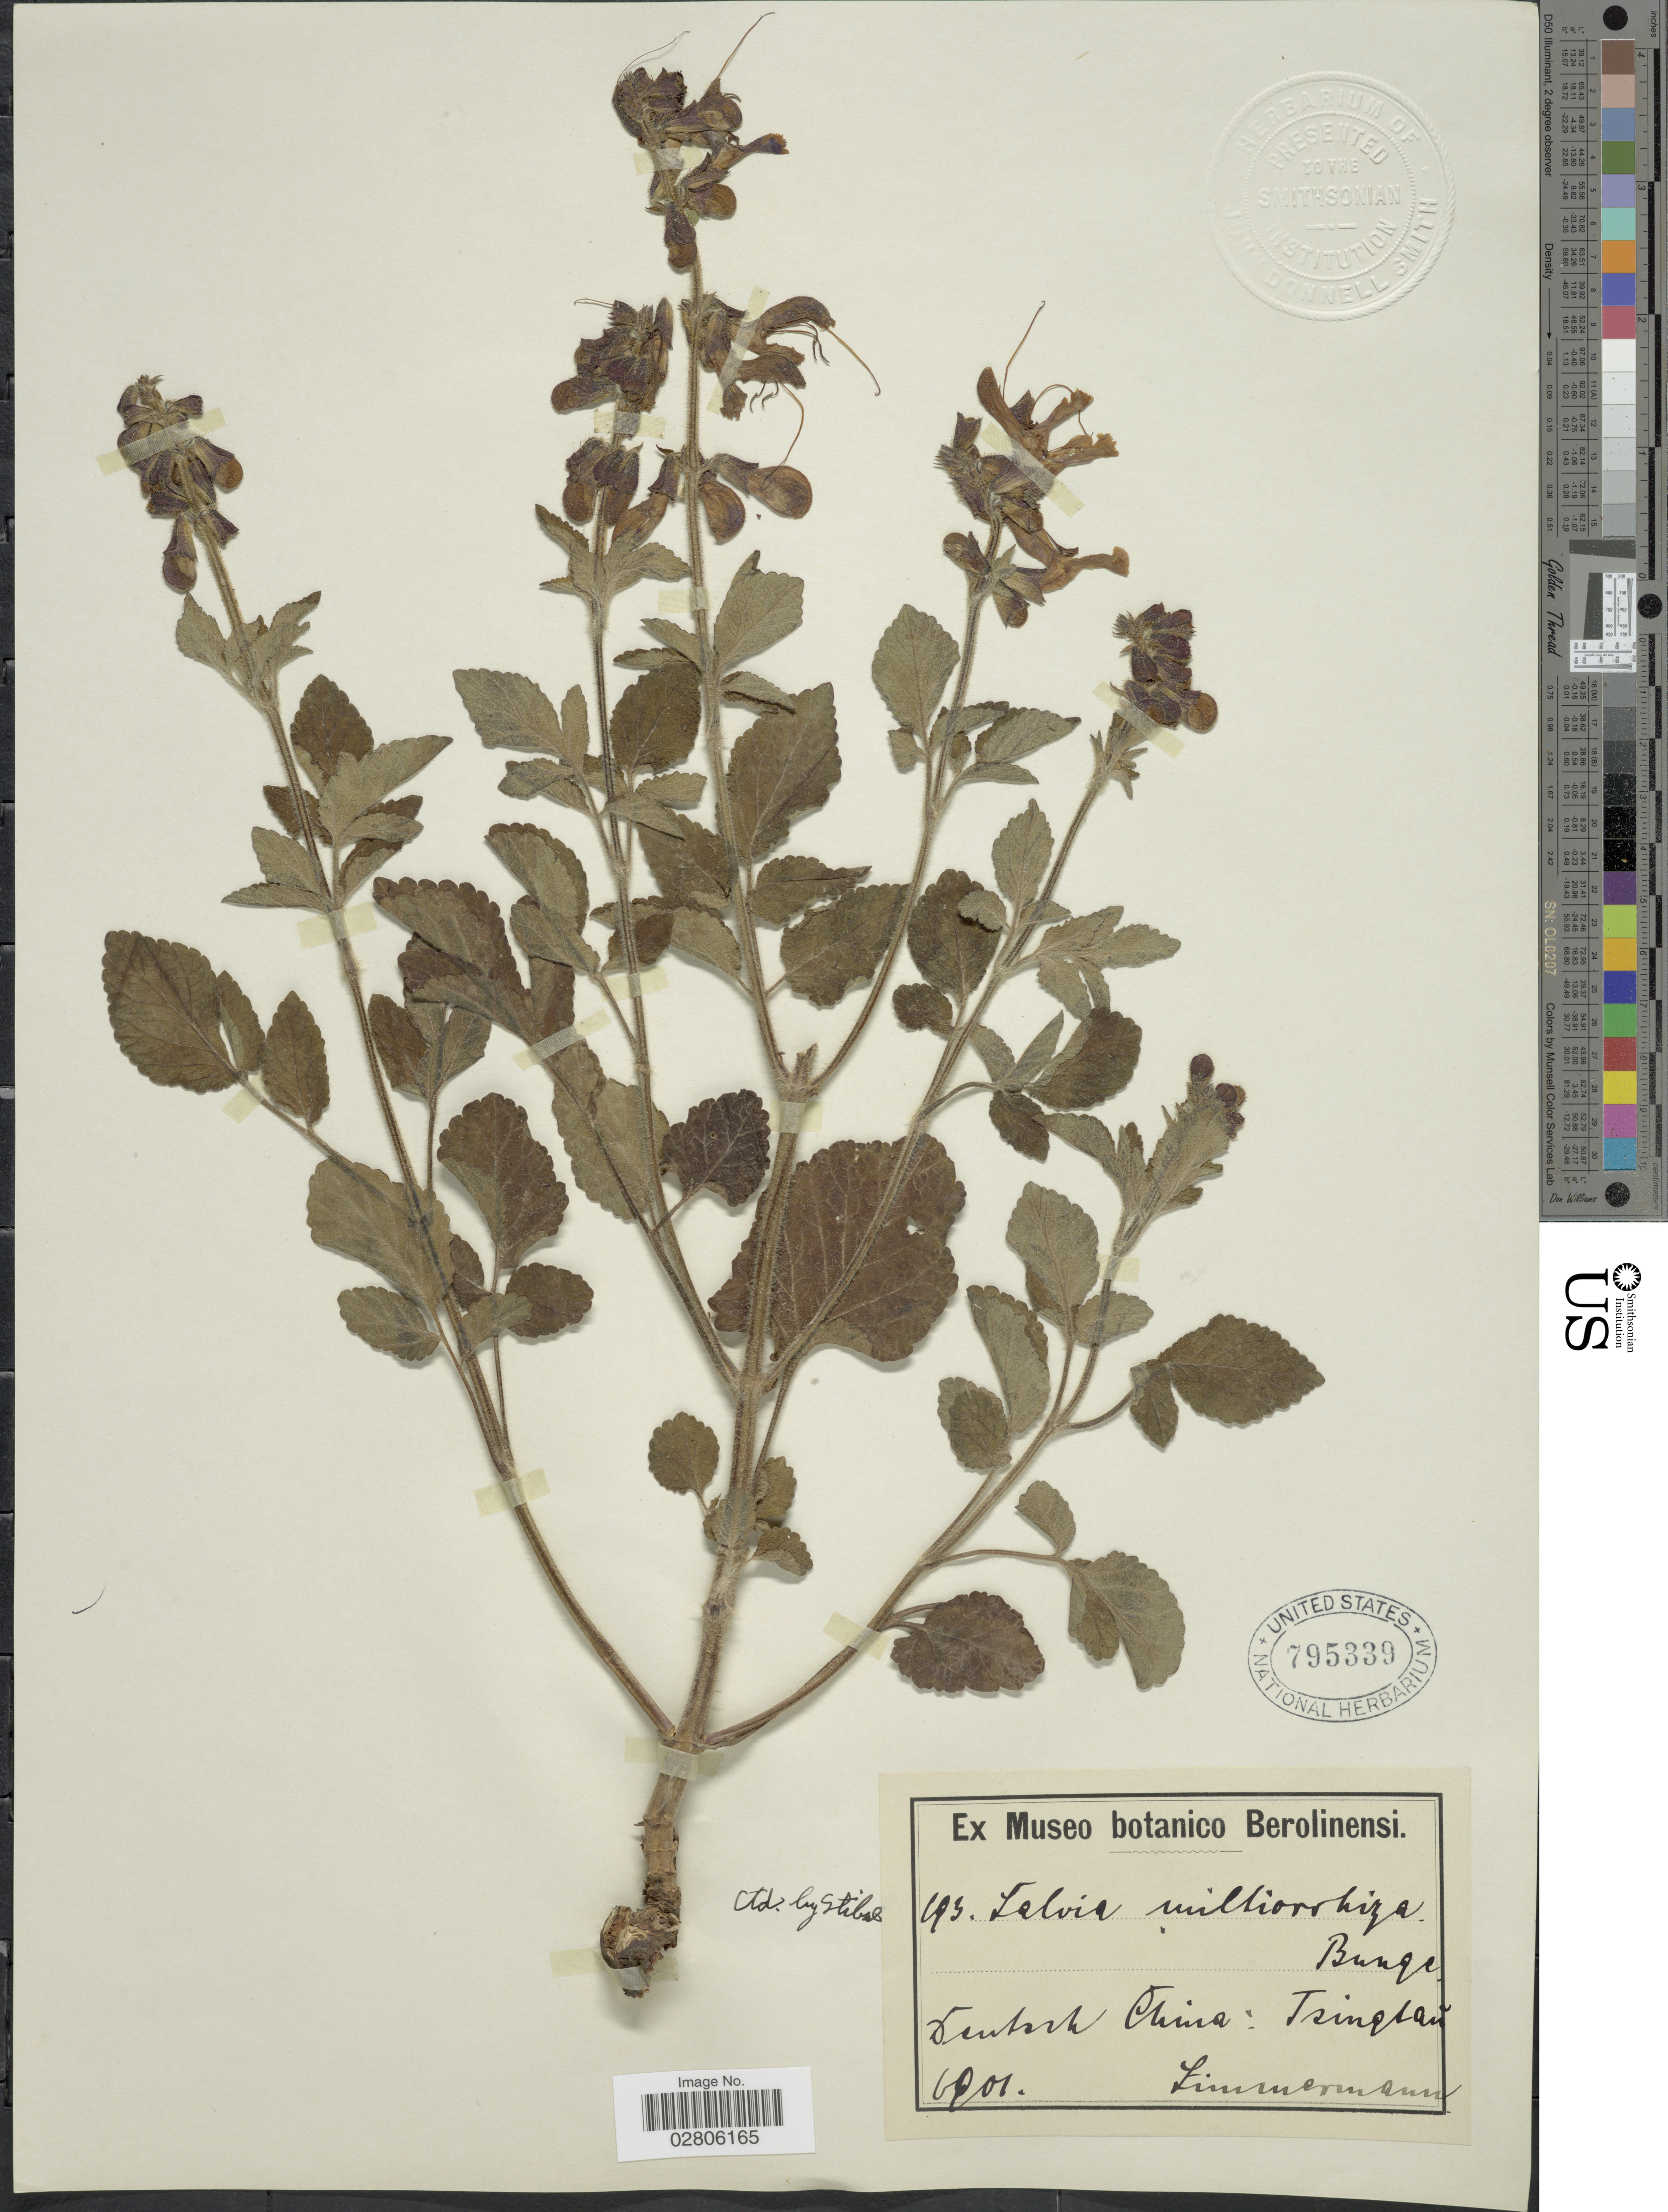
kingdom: Plantae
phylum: Tracheophyta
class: Magnoliopsida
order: Lamiales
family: Lamiaceae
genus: Salvia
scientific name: Salvia miltiorrhiza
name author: Bunge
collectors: -. Zimmermann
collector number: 193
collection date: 1901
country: China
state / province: Qinghai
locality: Deutsch China, Tsinghai.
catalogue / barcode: US 795339